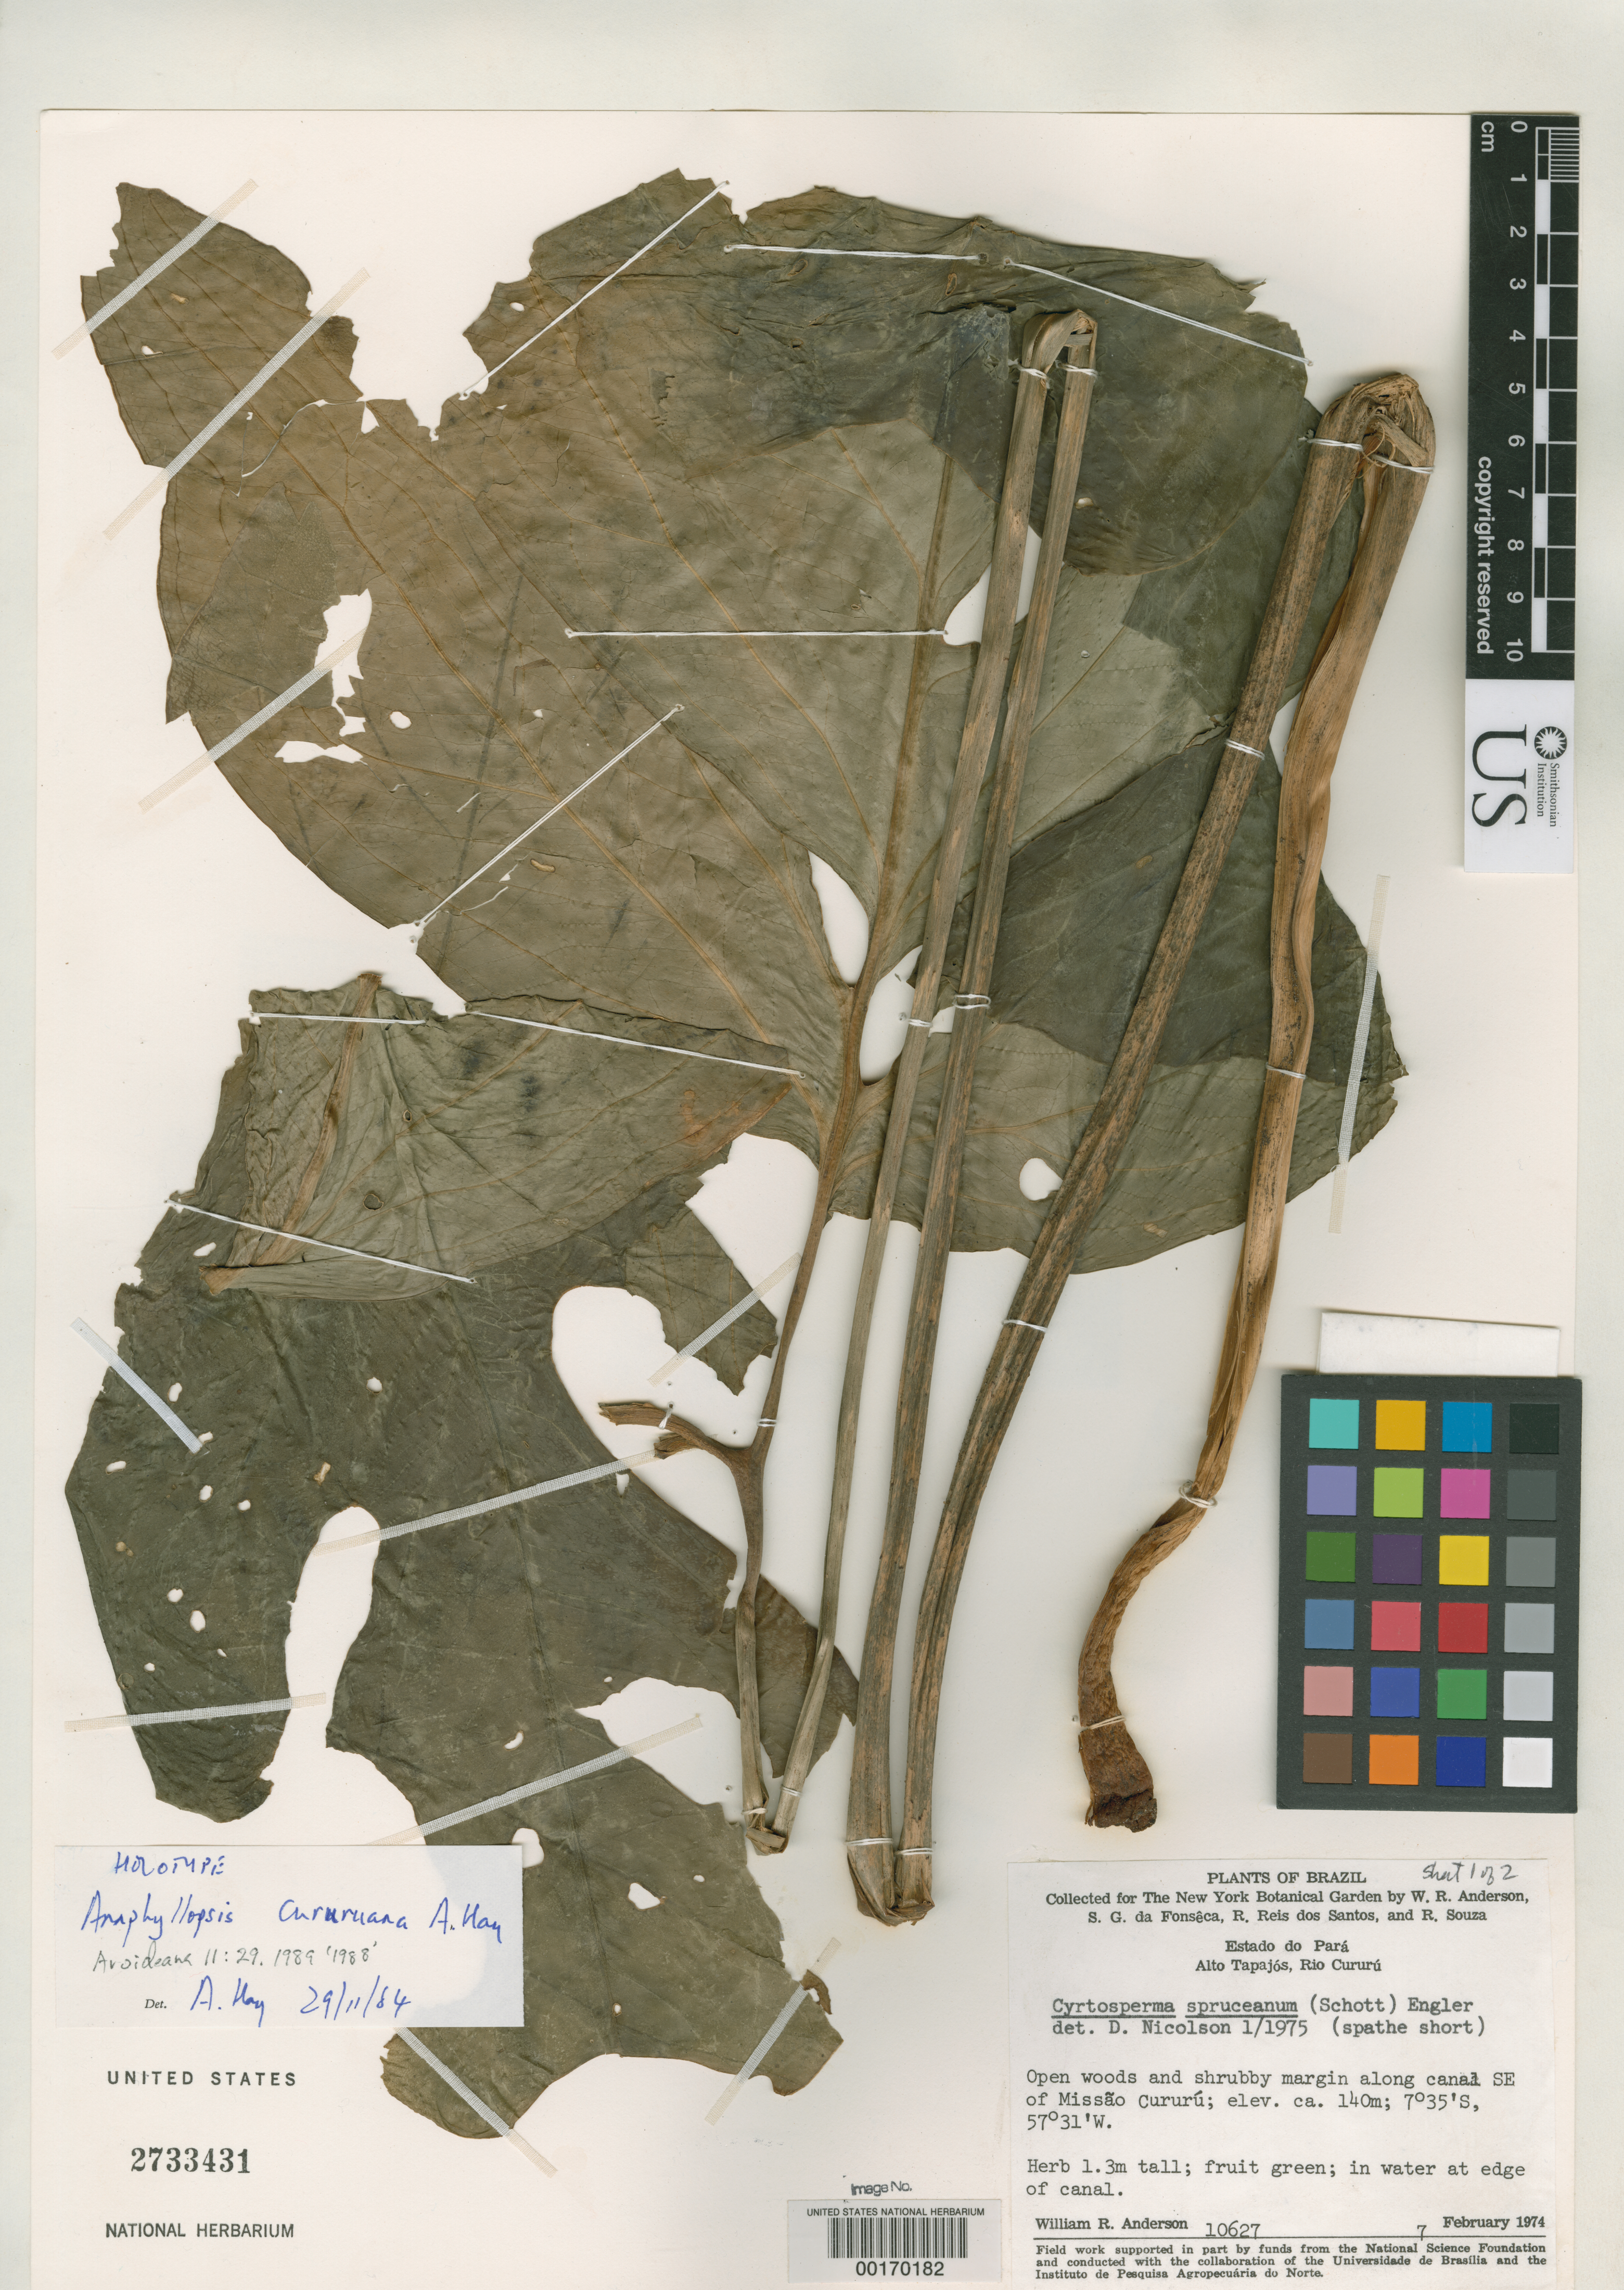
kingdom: Plantae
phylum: Tracheophyta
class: Liliopsida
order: Alismatales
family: Araceae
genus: Anaphyllopsis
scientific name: Anaphyllopsis cururuana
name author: A. Hay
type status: Holotype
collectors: W. R. Anderson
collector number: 10627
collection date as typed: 07 Feb 1974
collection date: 1974-02-07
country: Brazil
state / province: Pará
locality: Alto Tapajos, Rio Cururu, open woods and shrubby margin along canal SE of Missao Cururu.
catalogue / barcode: US 2733431